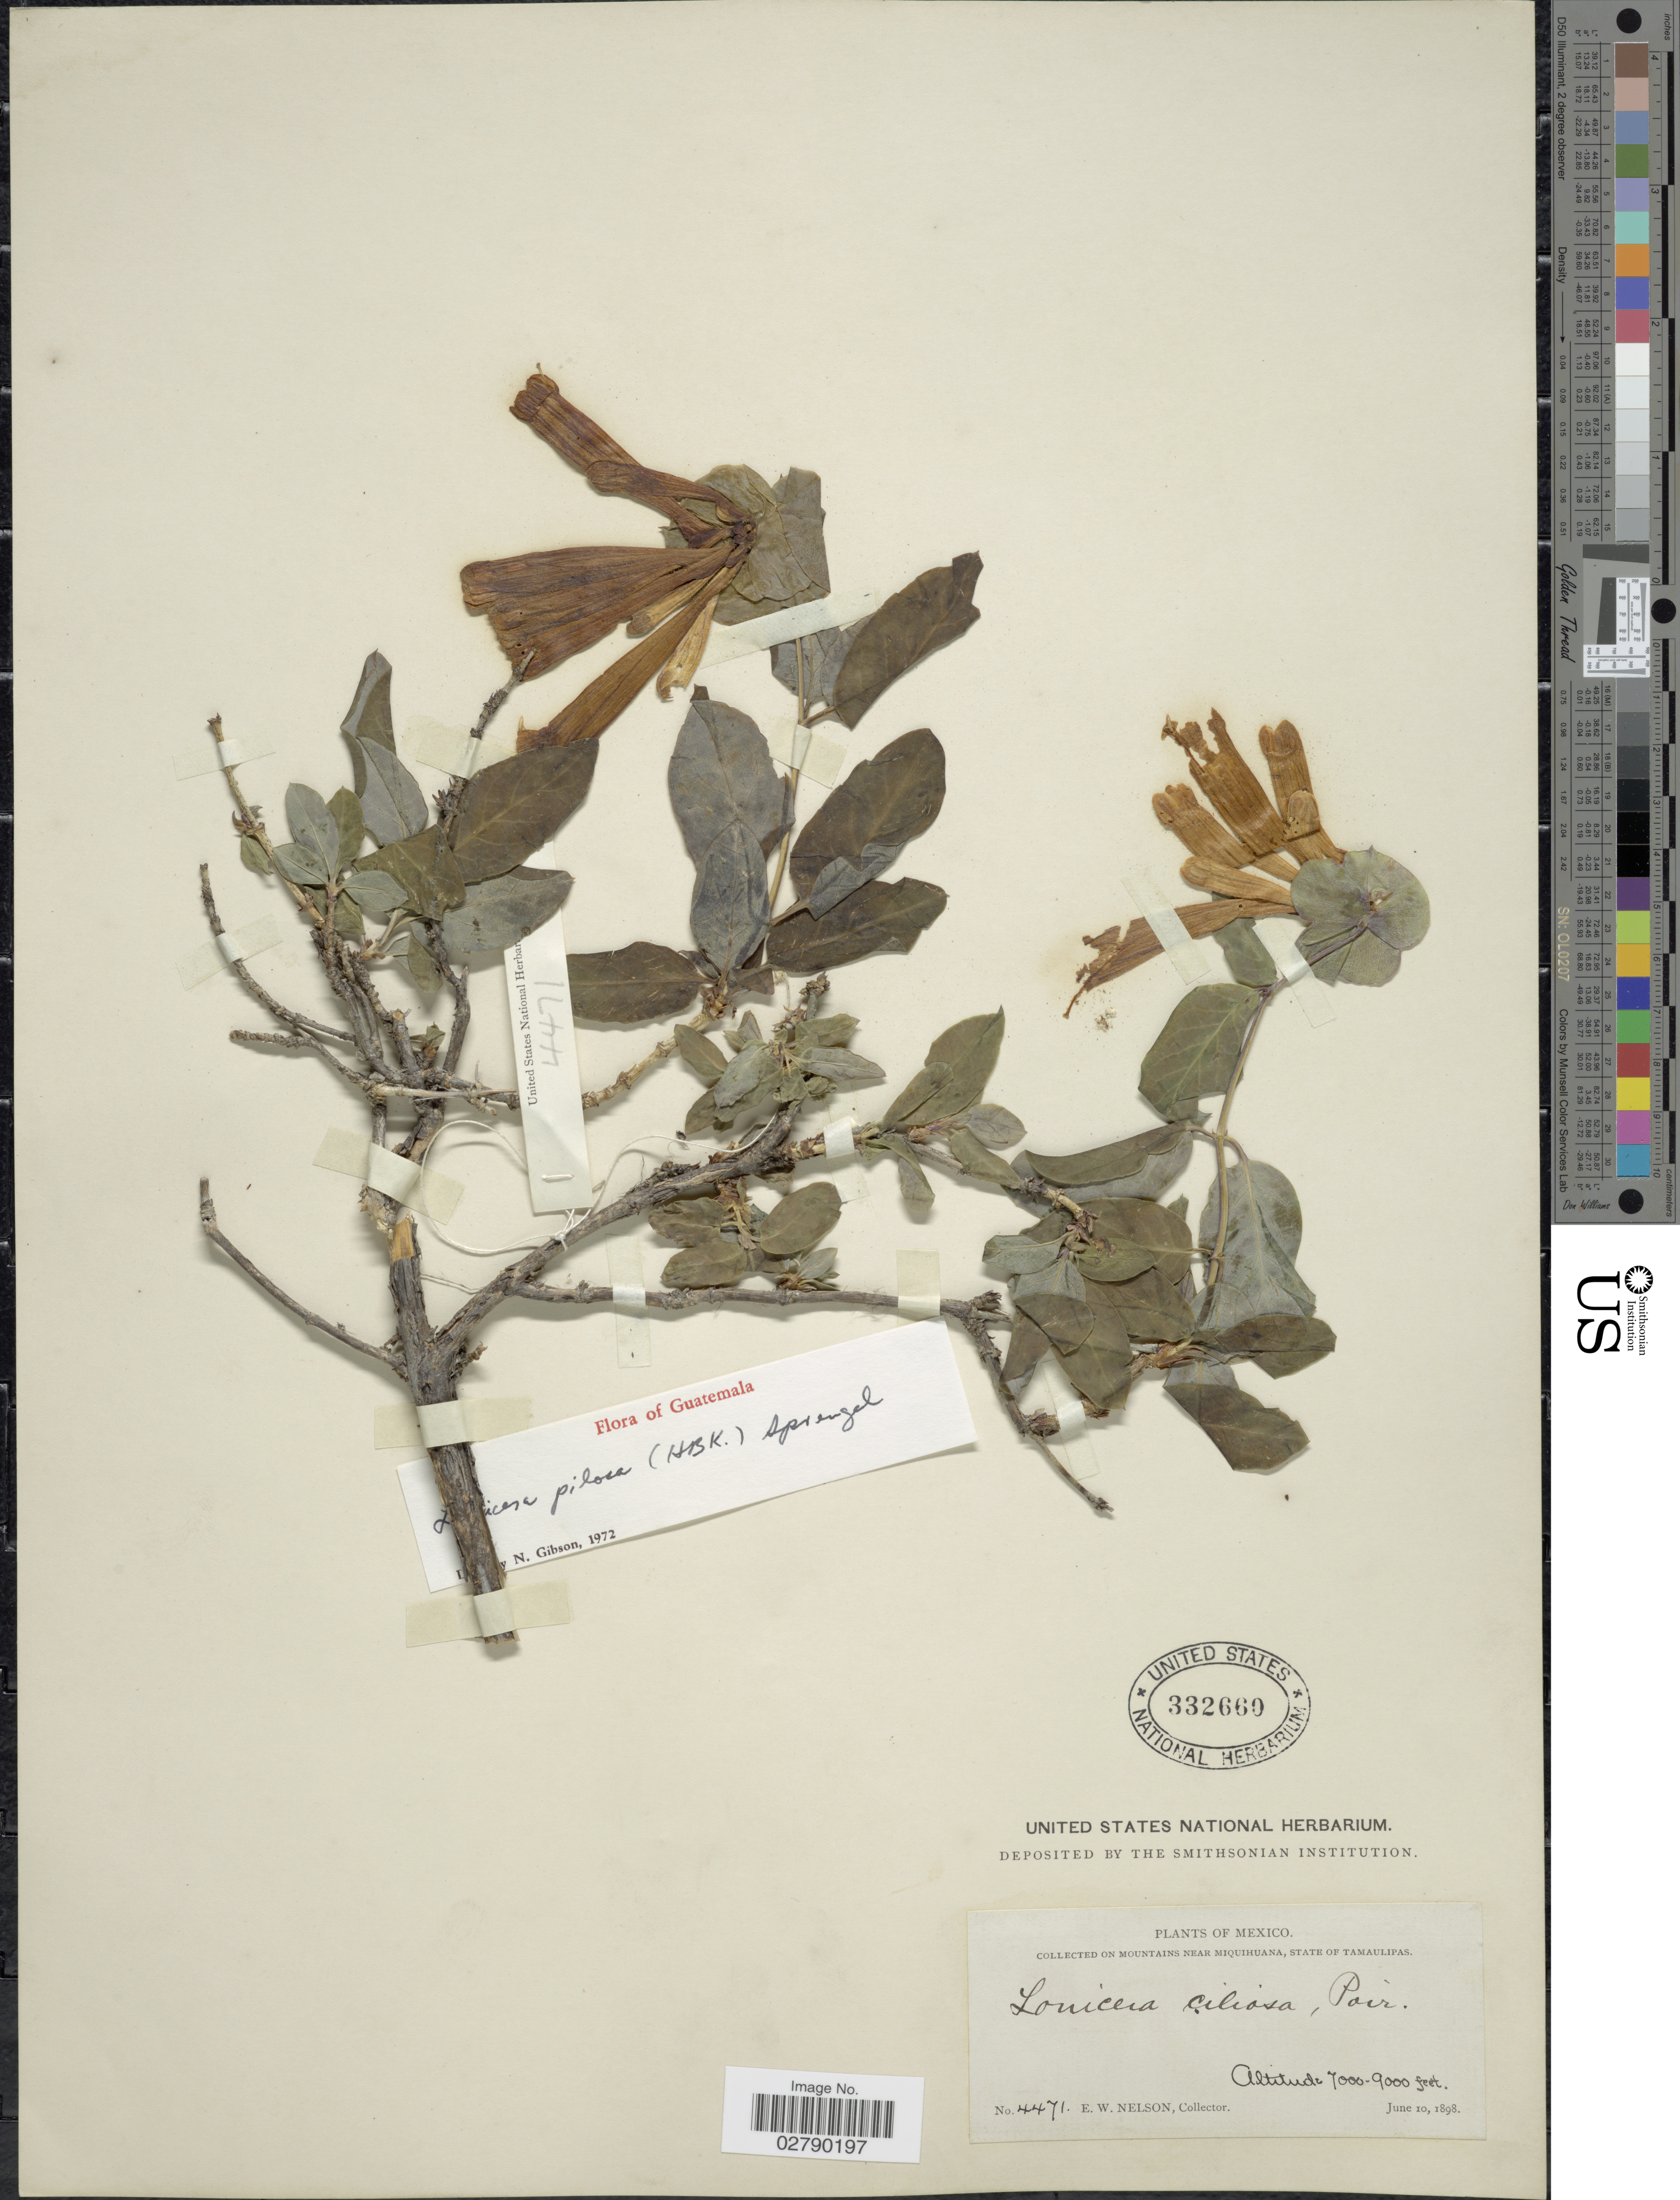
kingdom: Plantae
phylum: Tracheophyta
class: Magnoliopsida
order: Dipsacales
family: Caprifoliaceae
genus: Lonicera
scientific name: Lonicera pilosa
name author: Willd. ex Kunth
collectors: E. W. Nelson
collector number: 4471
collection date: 1898-06-10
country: Mexico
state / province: Tamaulipas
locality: On mountains near Miquihuana.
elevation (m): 2134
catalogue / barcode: US 332660